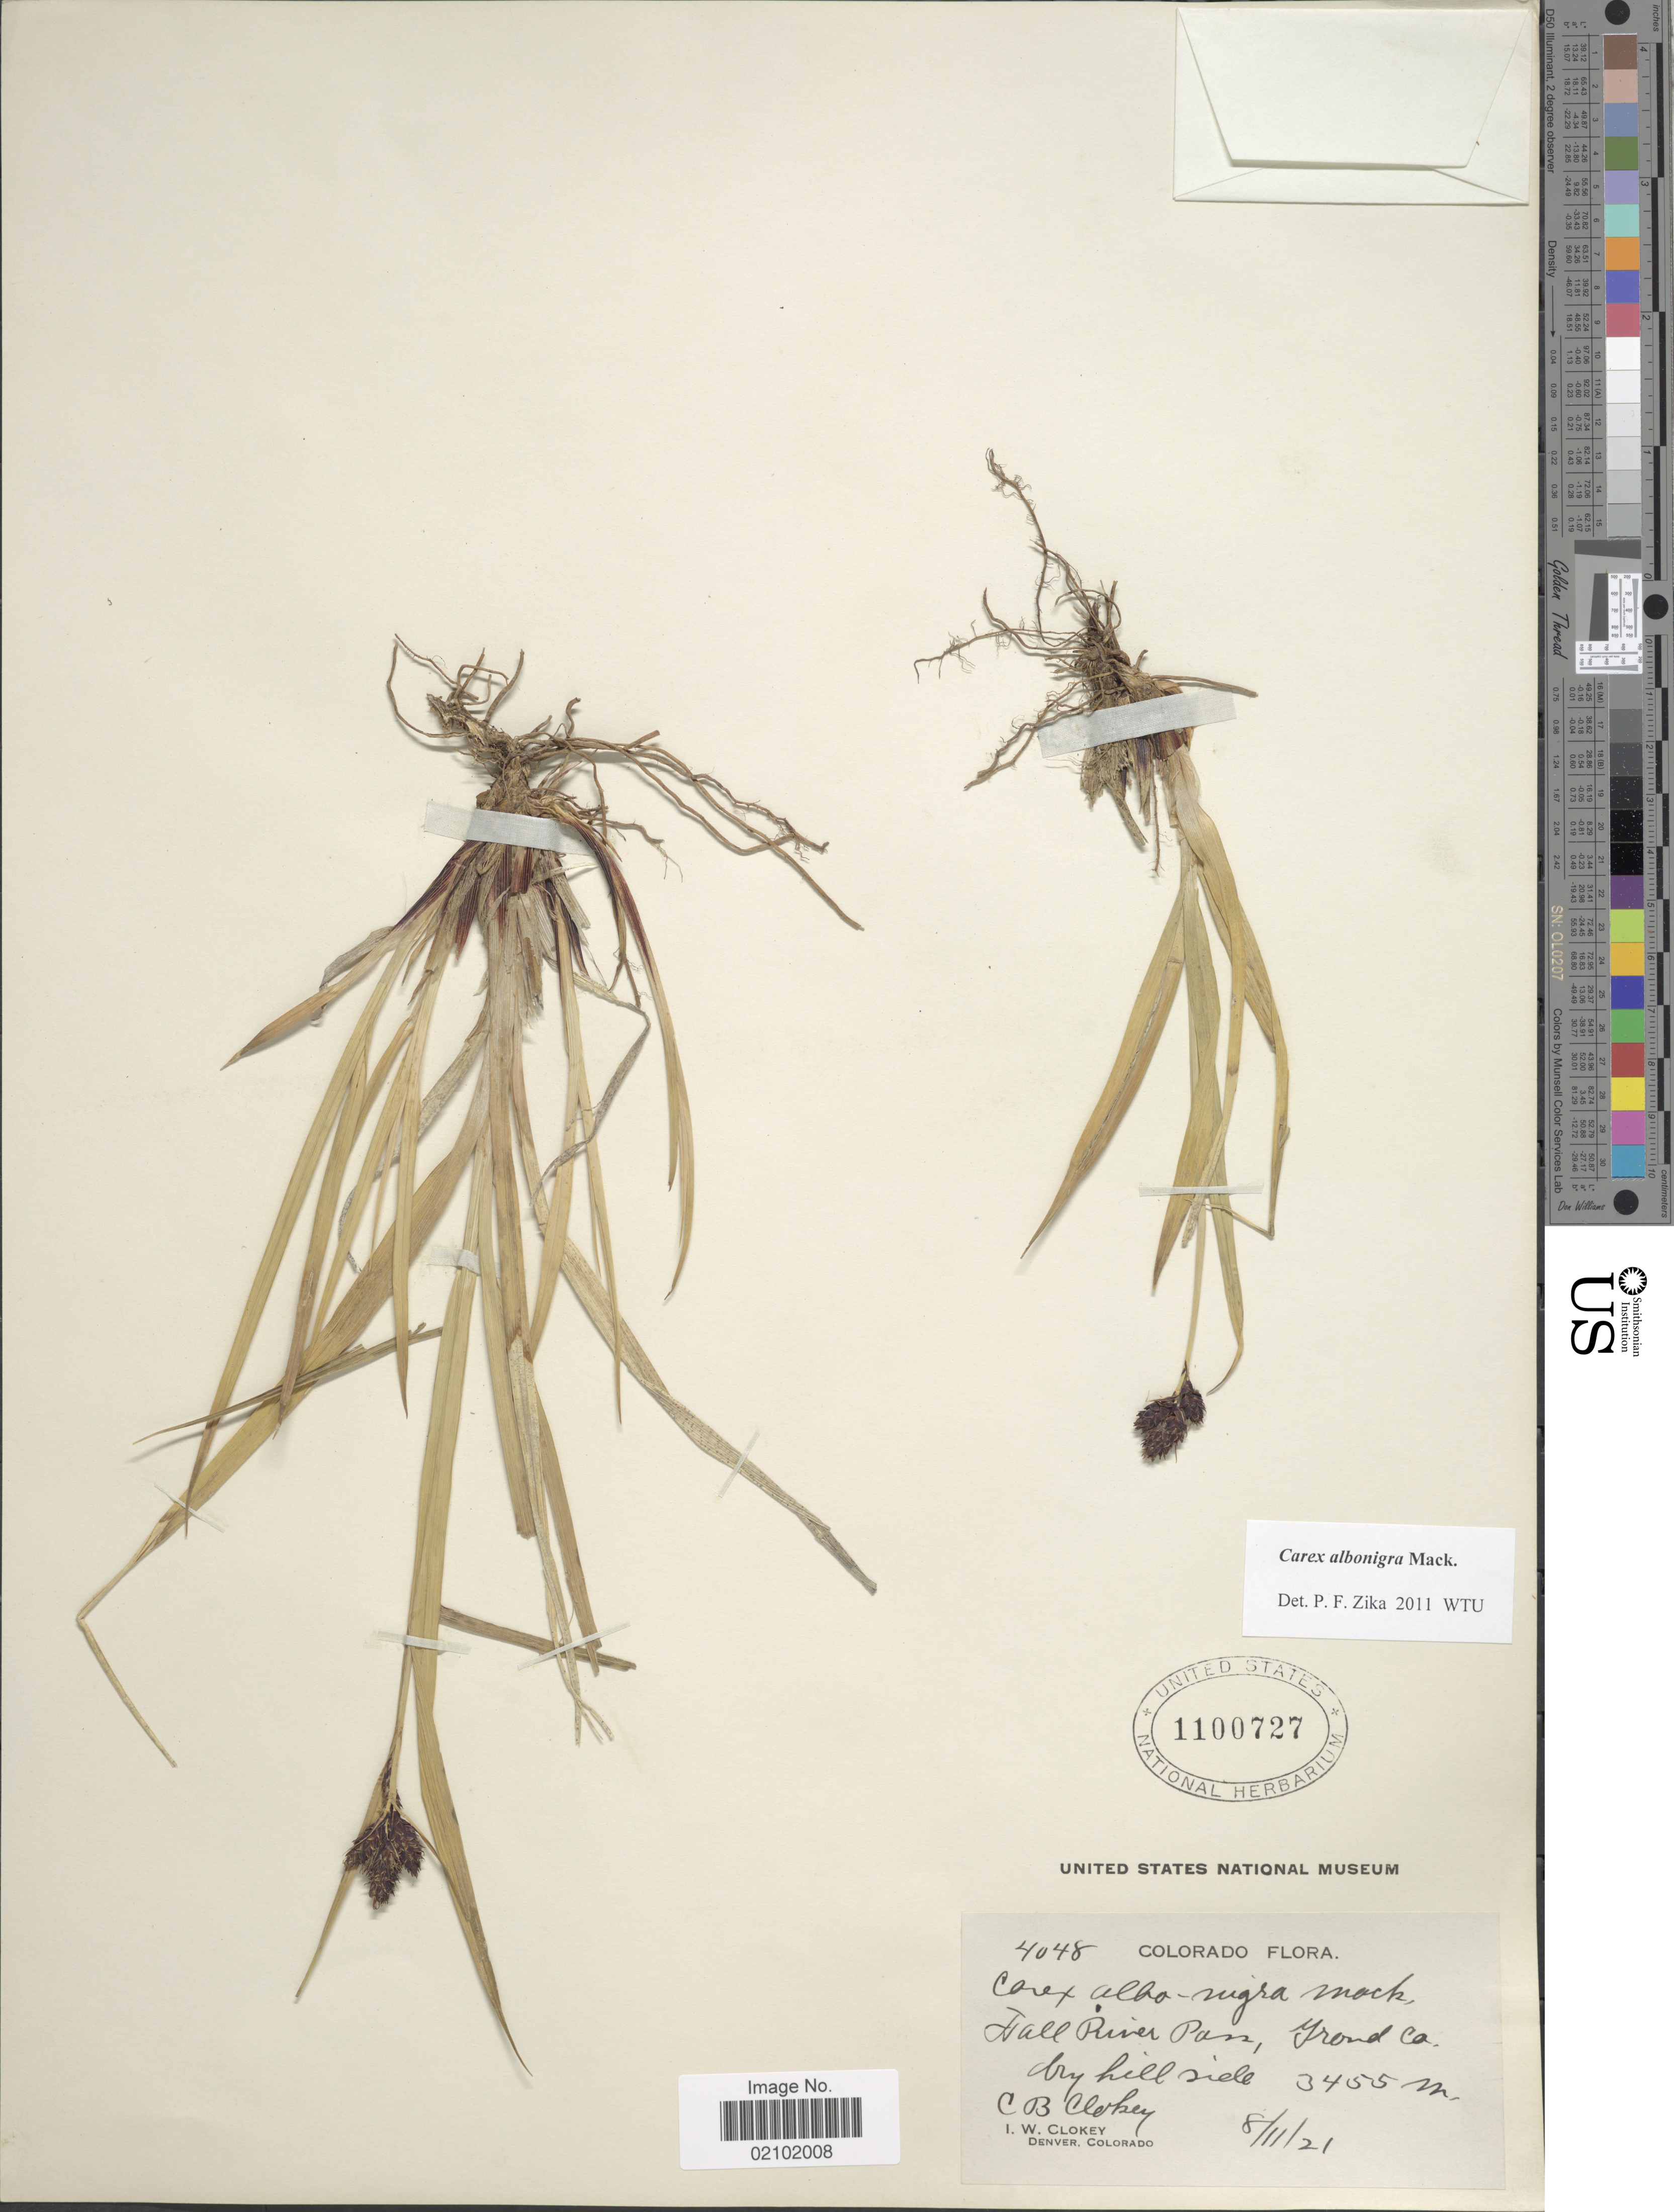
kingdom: Plantae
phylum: Tracheophyta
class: Liliopsida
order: Poales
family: Cyperaceae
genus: Carex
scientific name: Carex albonigra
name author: Mack.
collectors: C. Clokey & I. W. Clokey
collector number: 4048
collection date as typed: Transcribed d/m/y: 11/8/21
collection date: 1921-08-11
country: United States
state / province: Colorado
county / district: Grand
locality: Fall River Pass, Grand Co. Dry hillside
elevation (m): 3455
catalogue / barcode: US 1100727